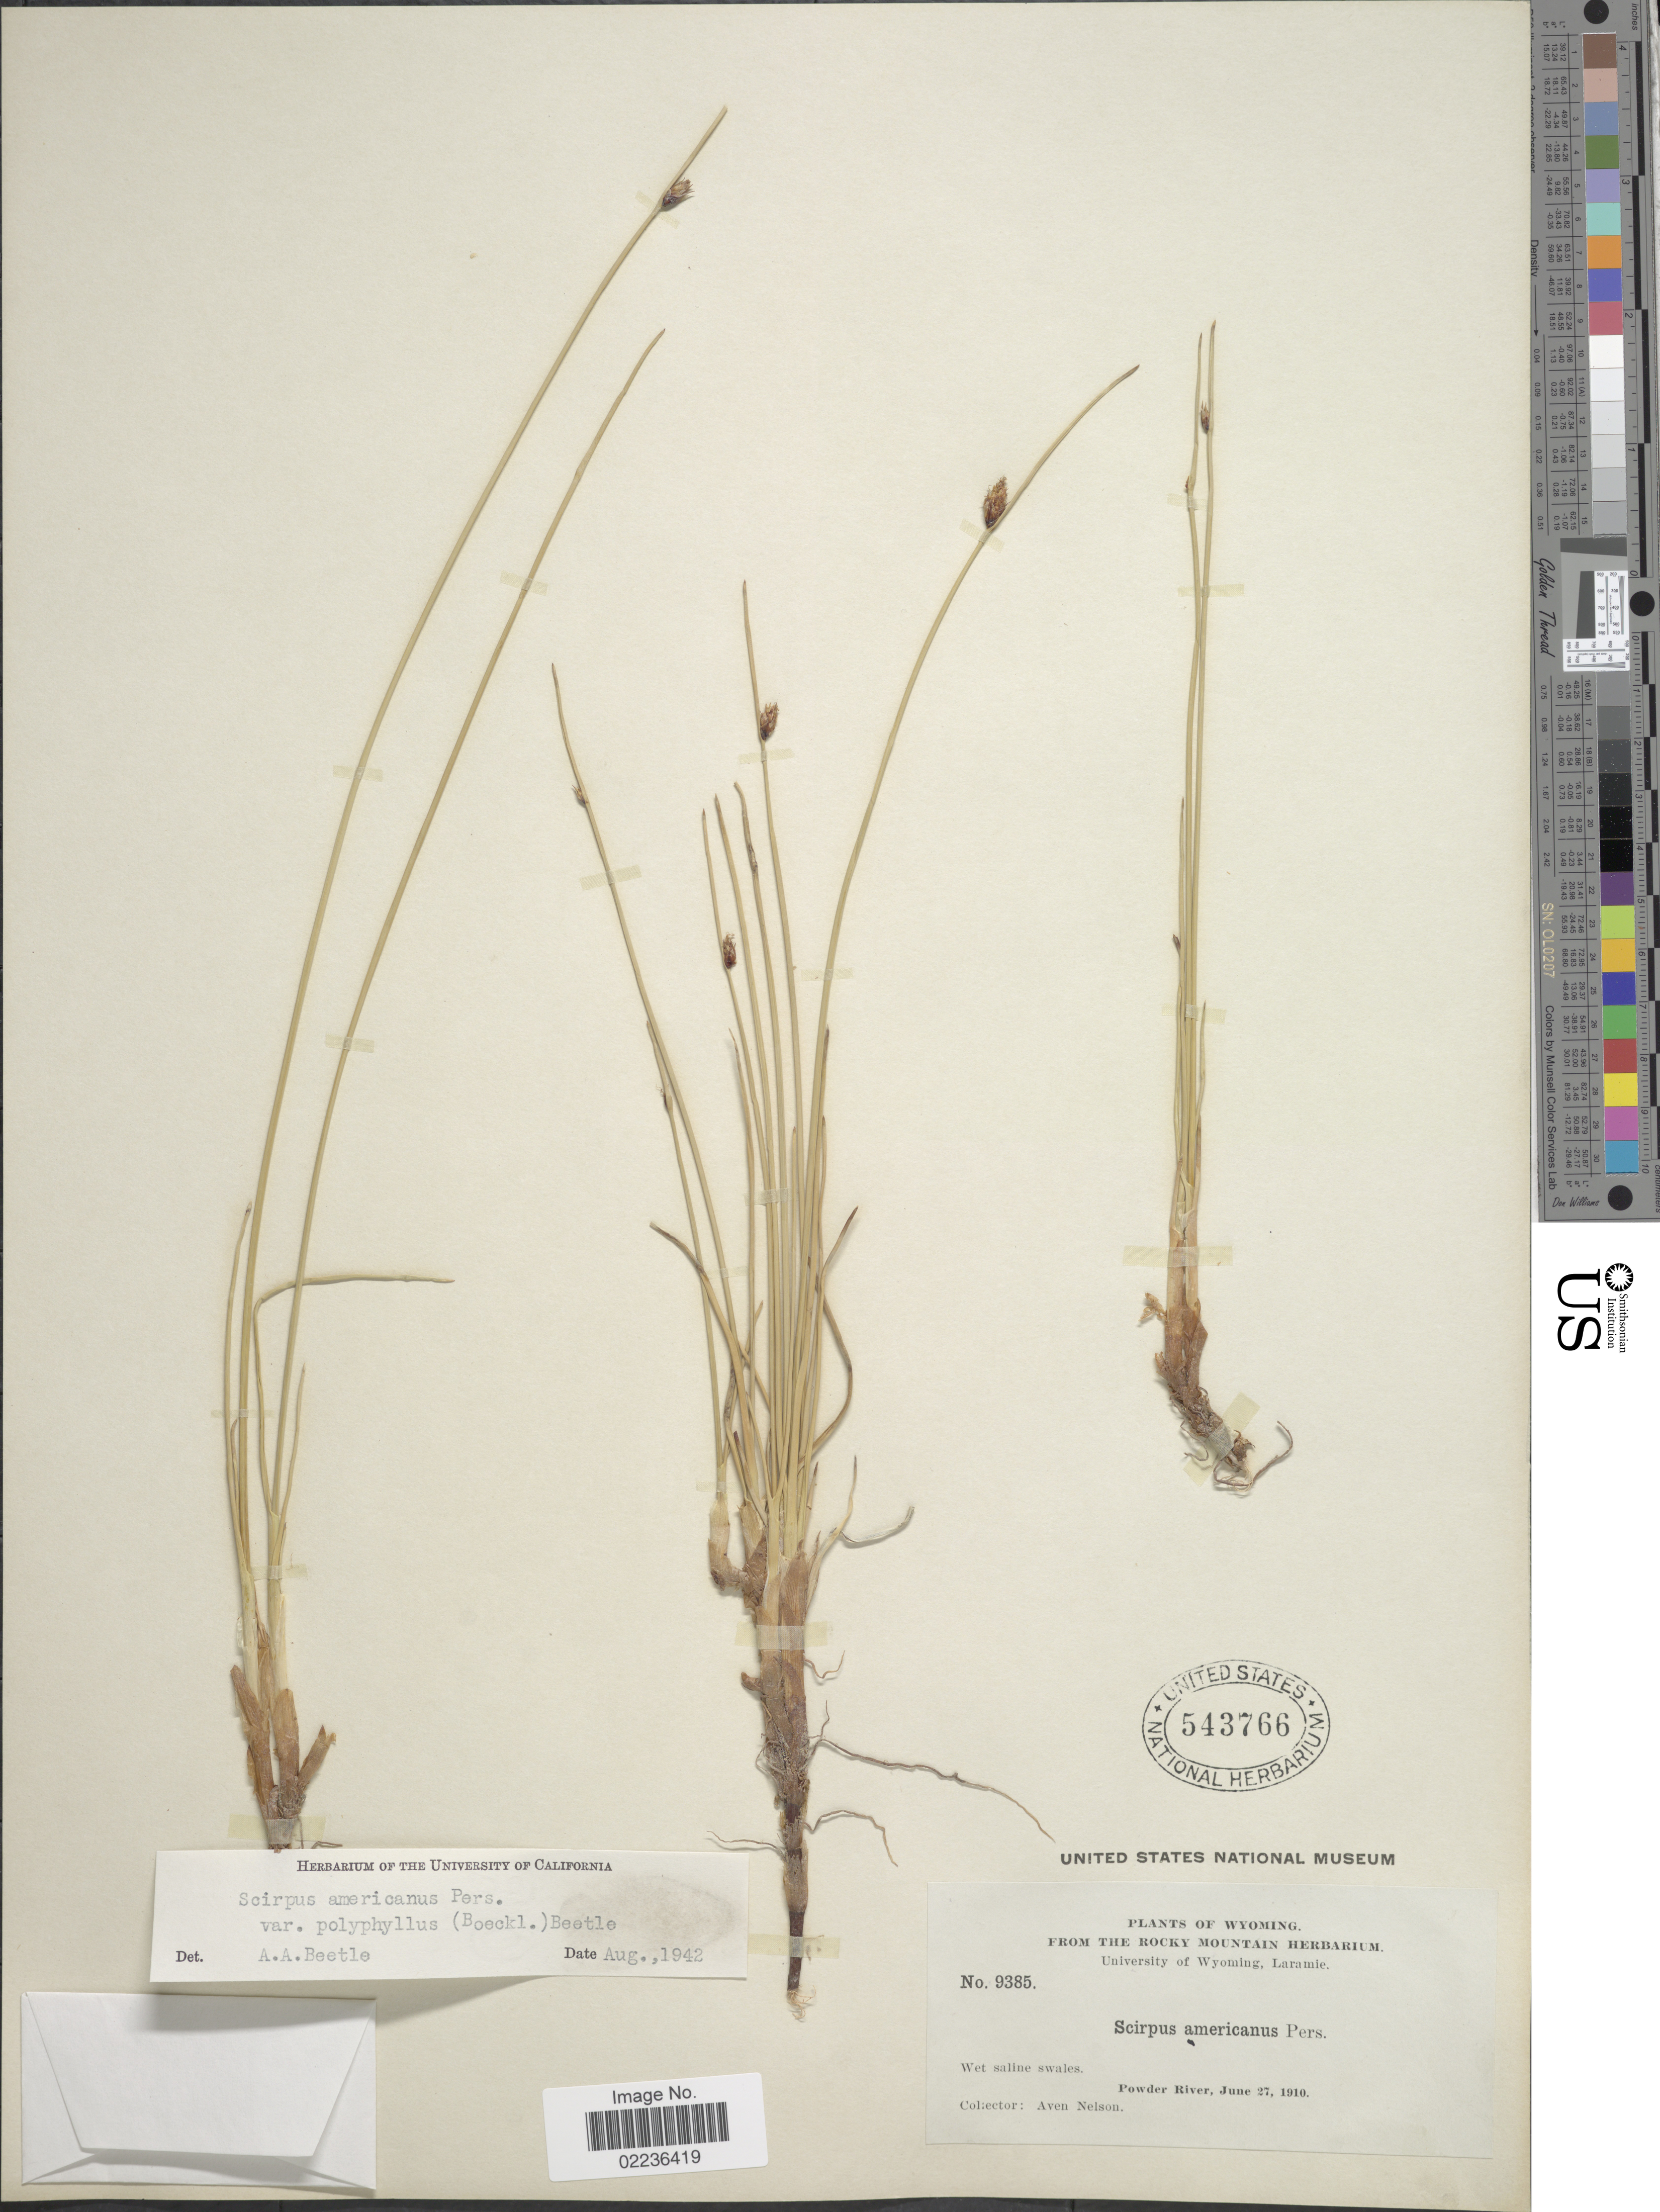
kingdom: Plantae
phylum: Tracheophyta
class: Liliopsida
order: Poales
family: Cyperaceae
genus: Schoenoplectus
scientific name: Schoenoplectus pungens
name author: (Vahl) Palla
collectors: A. Nelson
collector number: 9385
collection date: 1910-06-27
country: United States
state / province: Wyoming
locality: Wet saline swales, Powder River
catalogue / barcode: US 543766